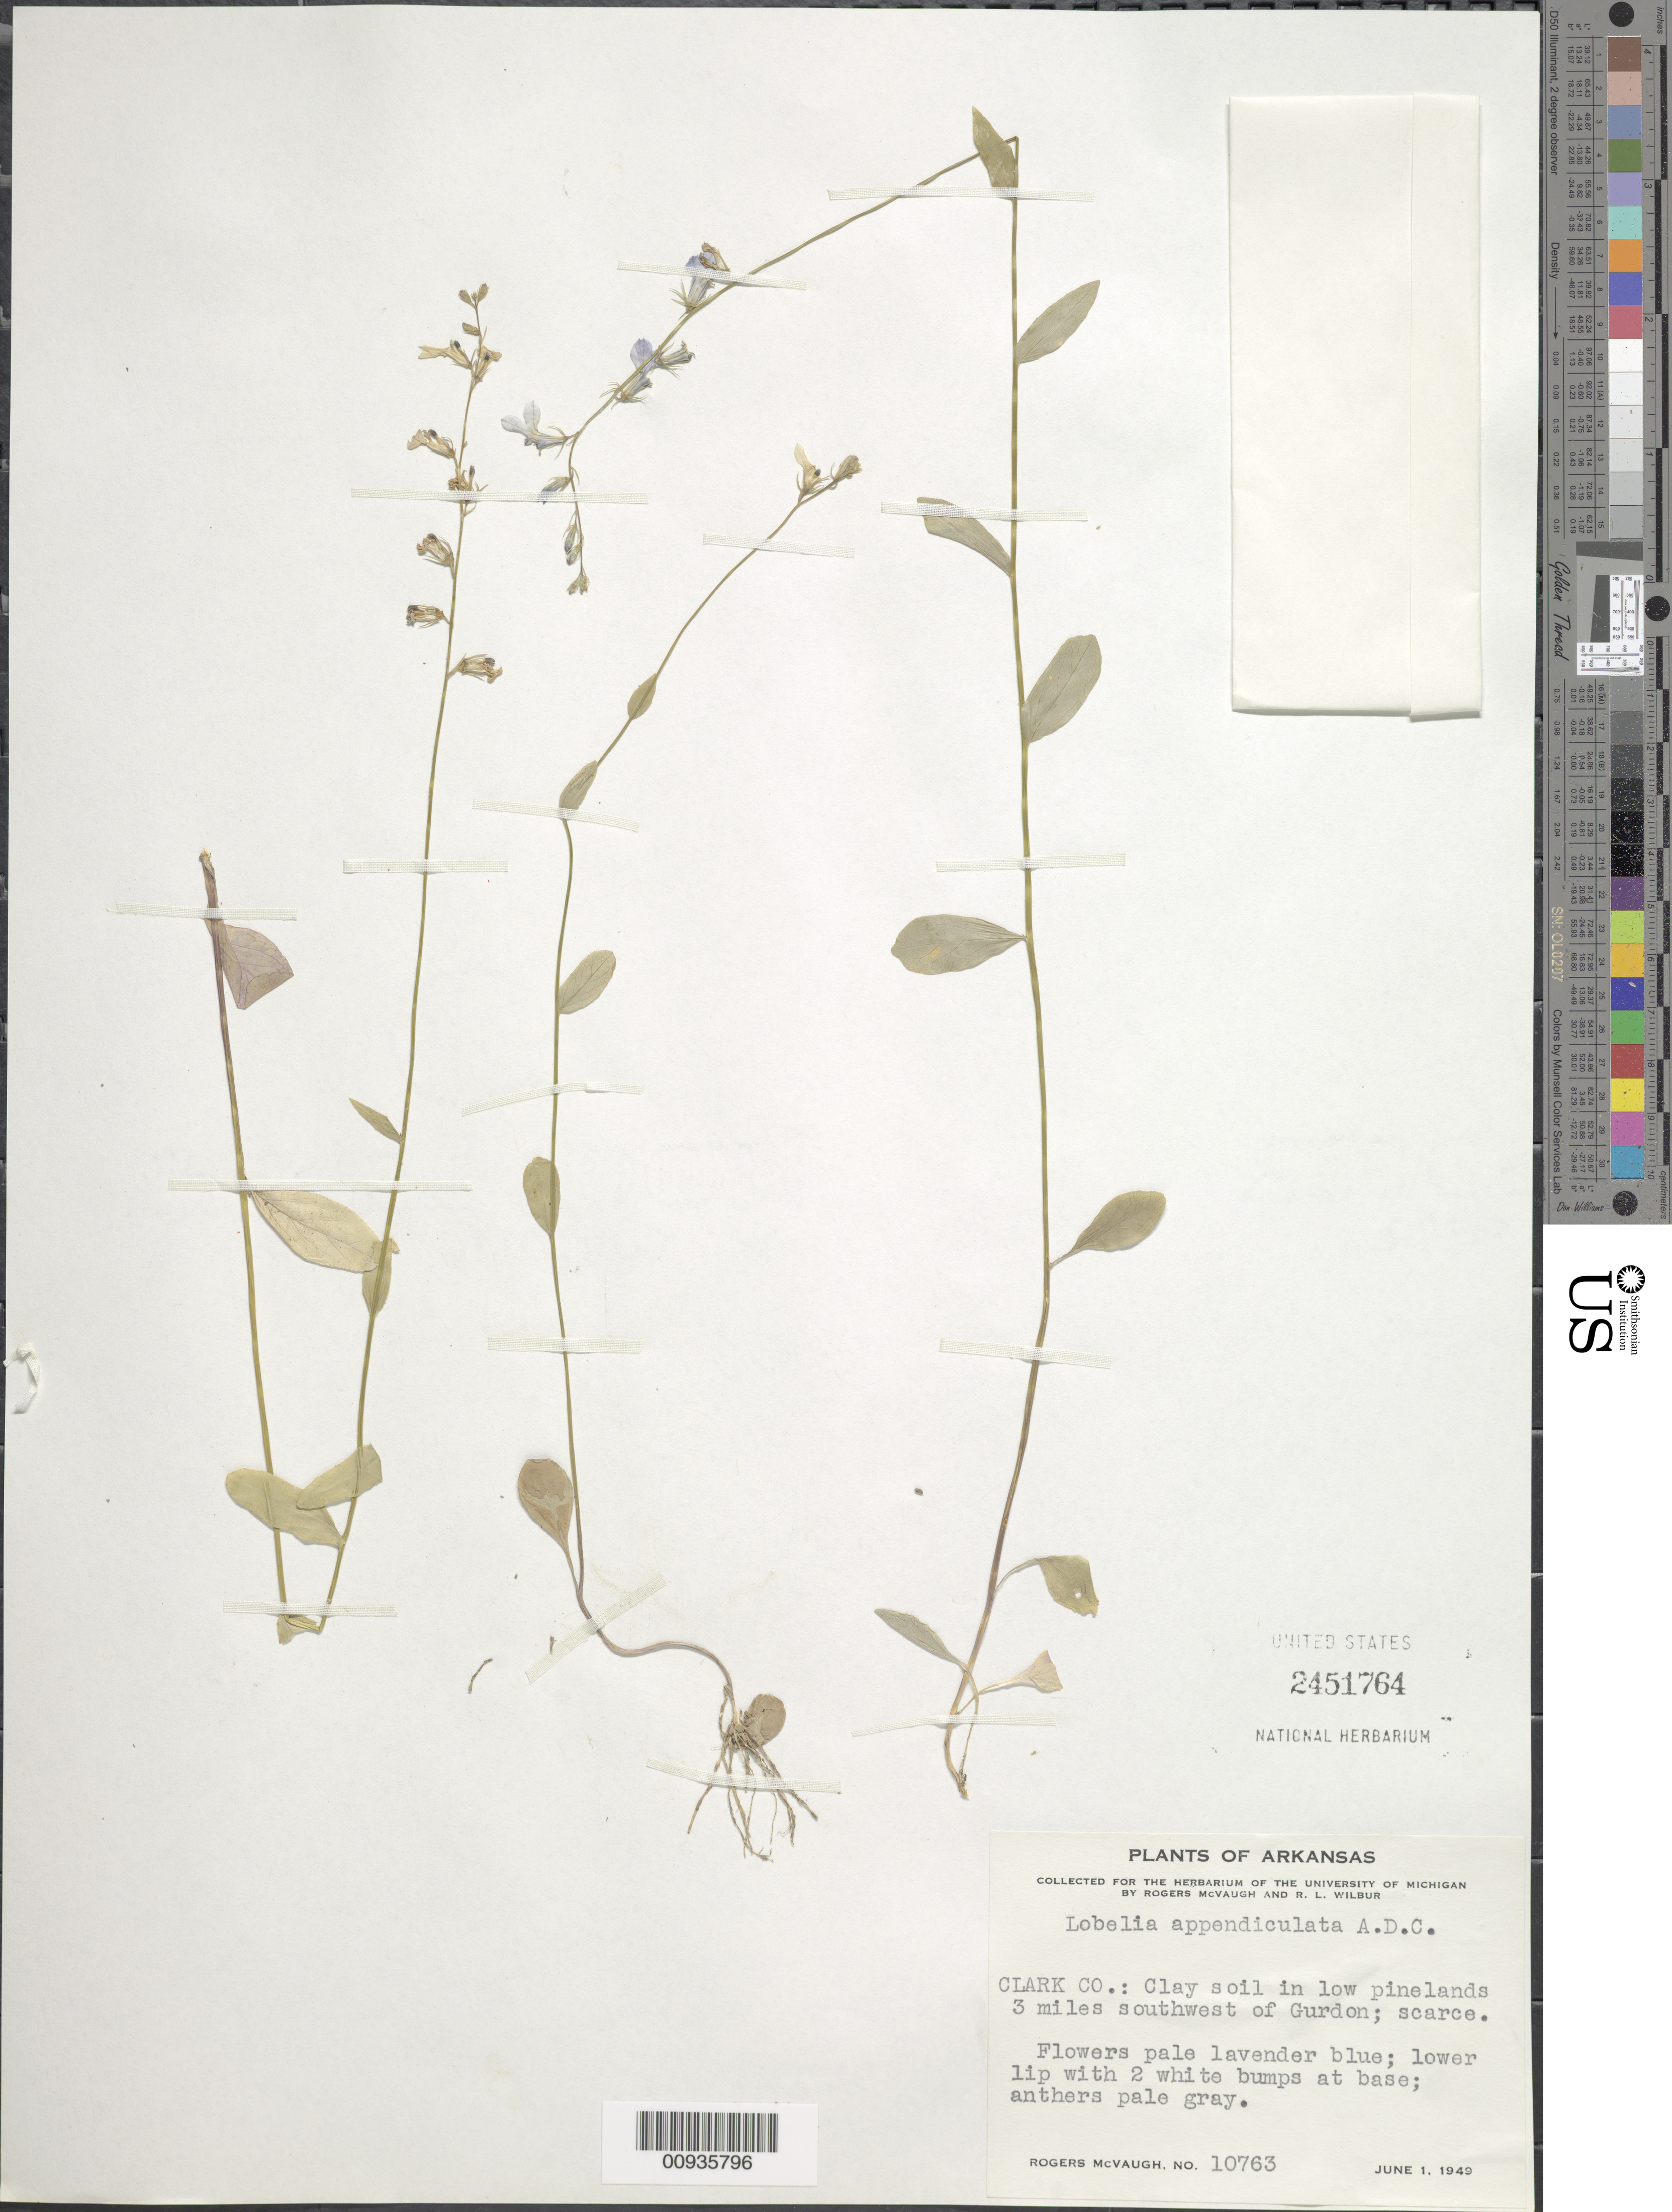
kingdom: Plantae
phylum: Tracheophyta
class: Magnoliopsida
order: Asterales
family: Campanulaceae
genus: Lobelia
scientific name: Lobelia appendiculata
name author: A. DC.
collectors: R. McVaugh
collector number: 10763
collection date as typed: June 1, 1949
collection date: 1949-06-01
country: United States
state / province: Arkansas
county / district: Clark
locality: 3 miles southwest of Gurdon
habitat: clay soil in low pinelands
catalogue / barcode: US 2451764